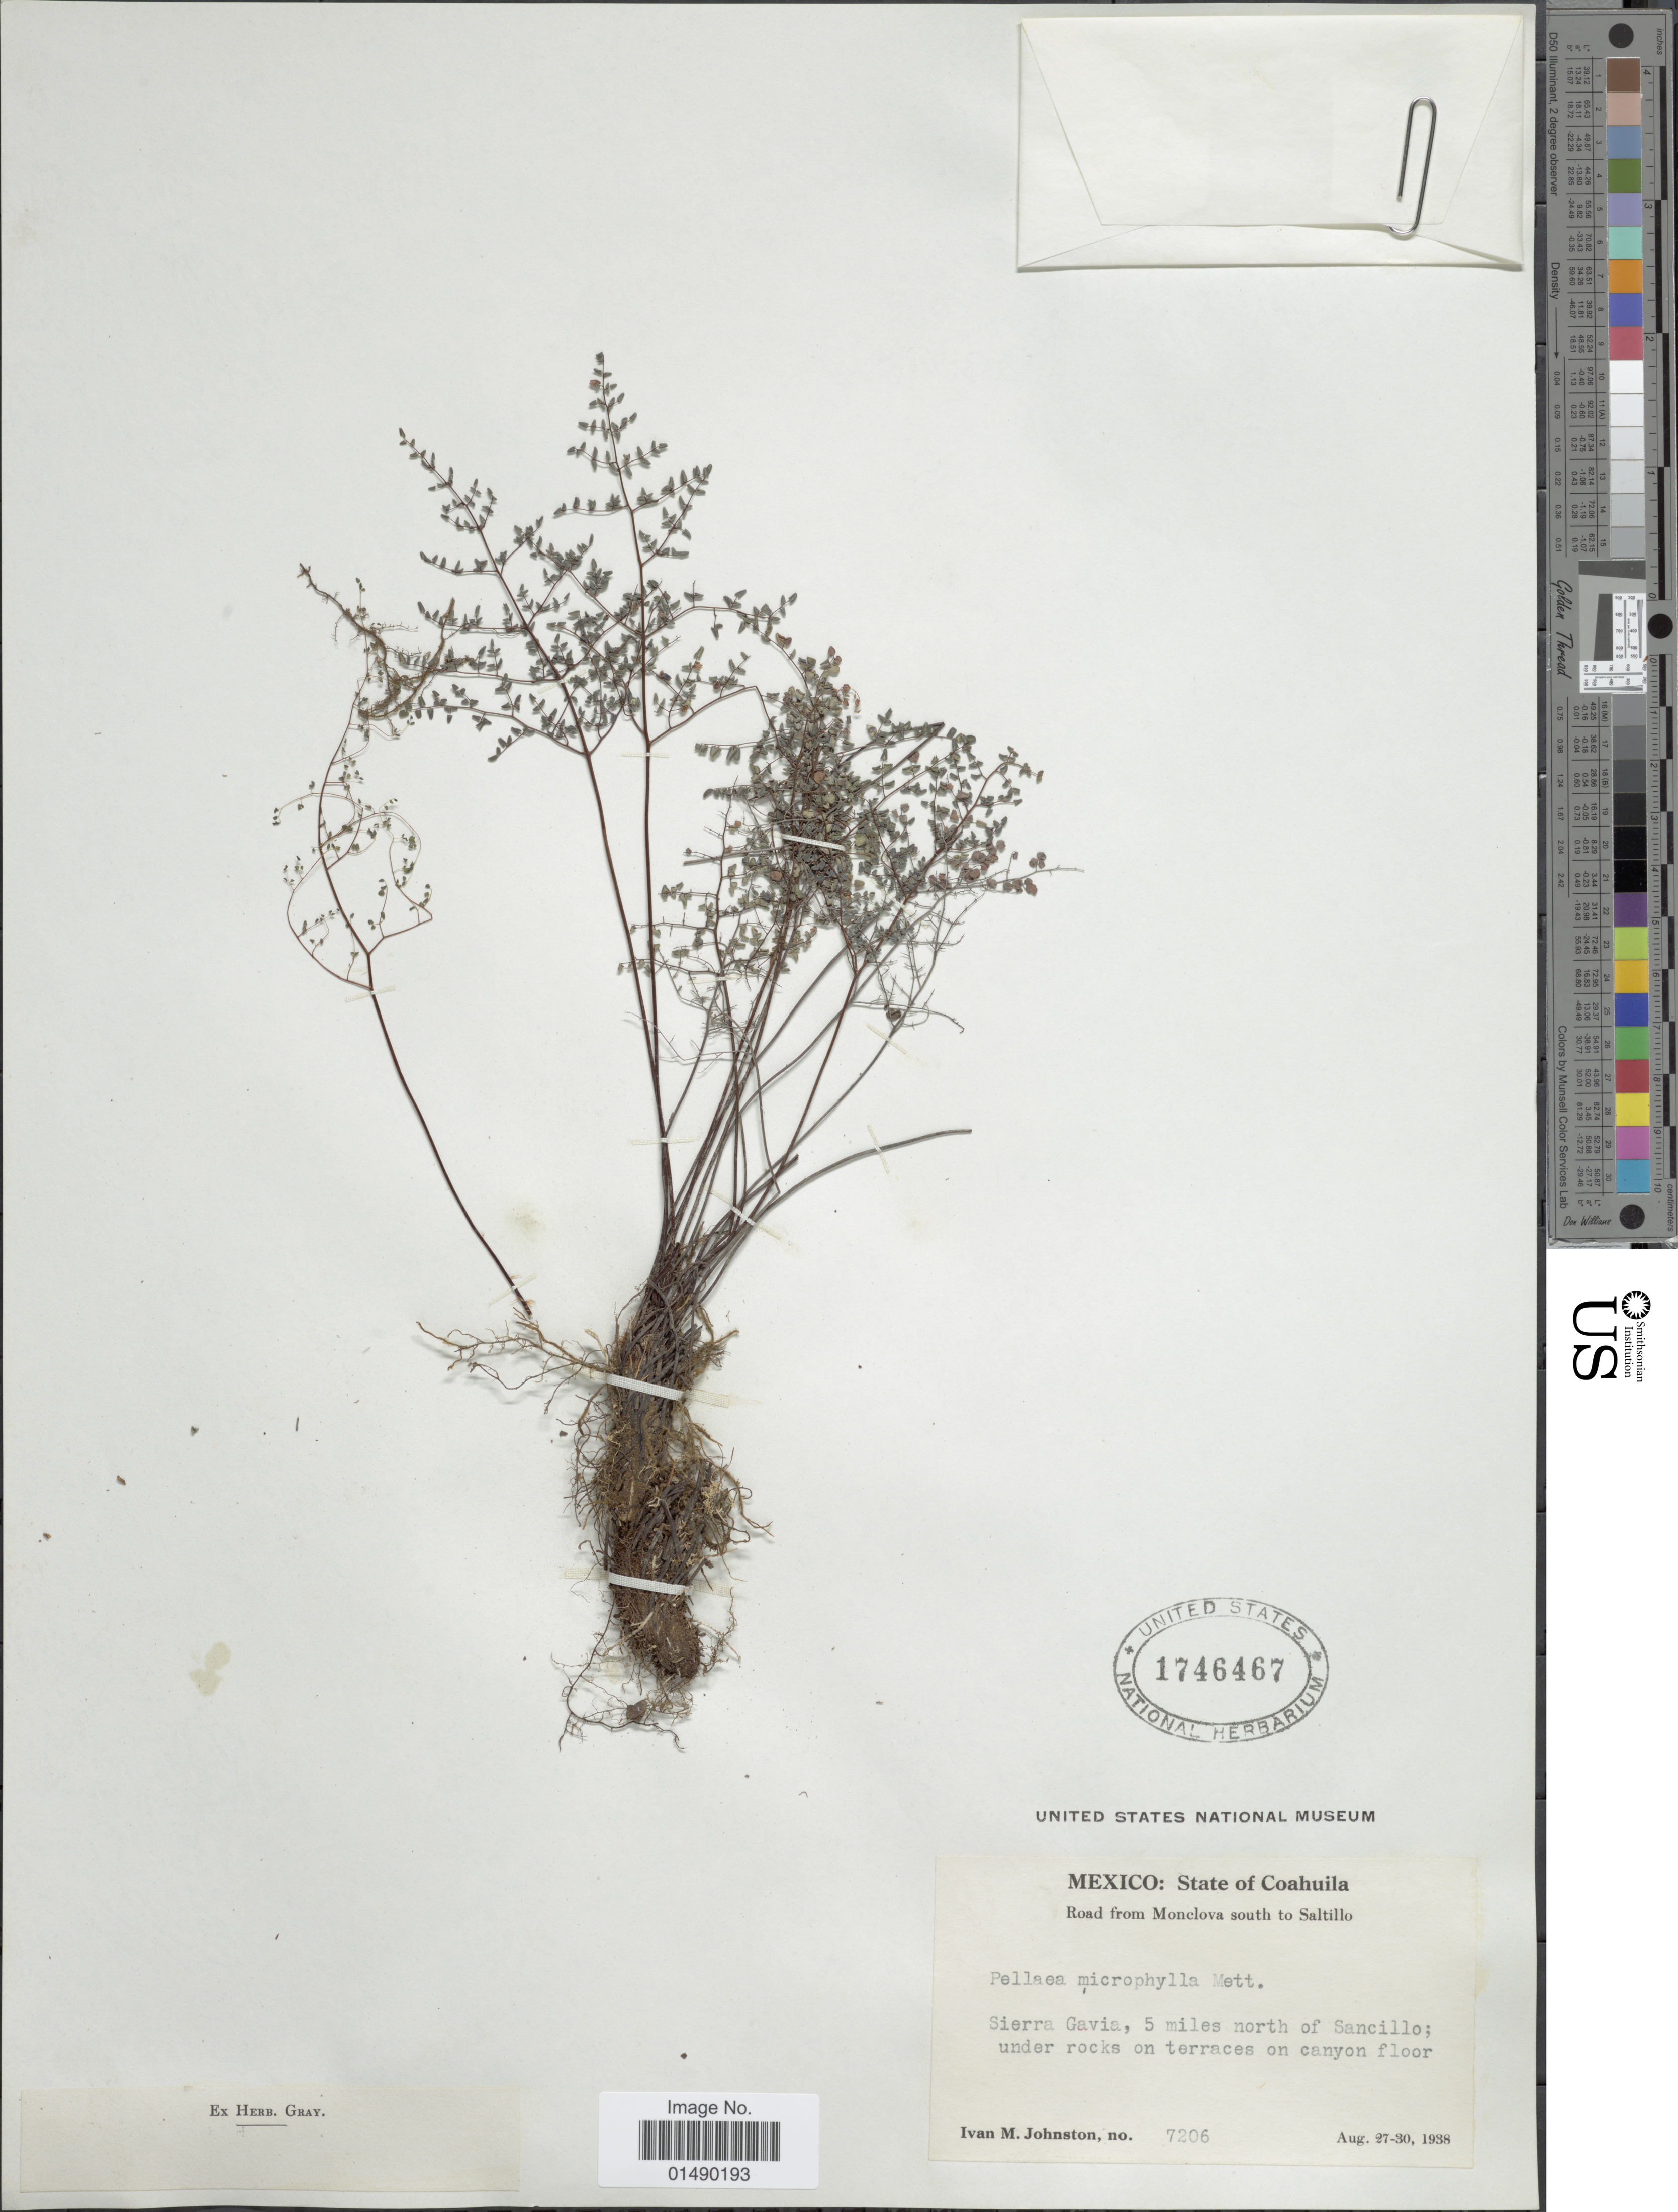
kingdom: Plantae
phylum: Tracheophyta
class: Polypodiopsida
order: Polypodiales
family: Pteridaceae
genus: Argyrochosma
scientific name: Argyrochosma microphylla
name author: (Mett. ex Kuhn) Windham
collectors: I.M. Johnston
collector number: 7206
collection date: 1938-08-27/1938-08-30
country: Mexico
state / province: Coahuila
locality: Mexico, road from Monclova south to Saltillo, sierra Gavia, 5 miles north of Sancillo.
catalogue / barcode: US 1746467